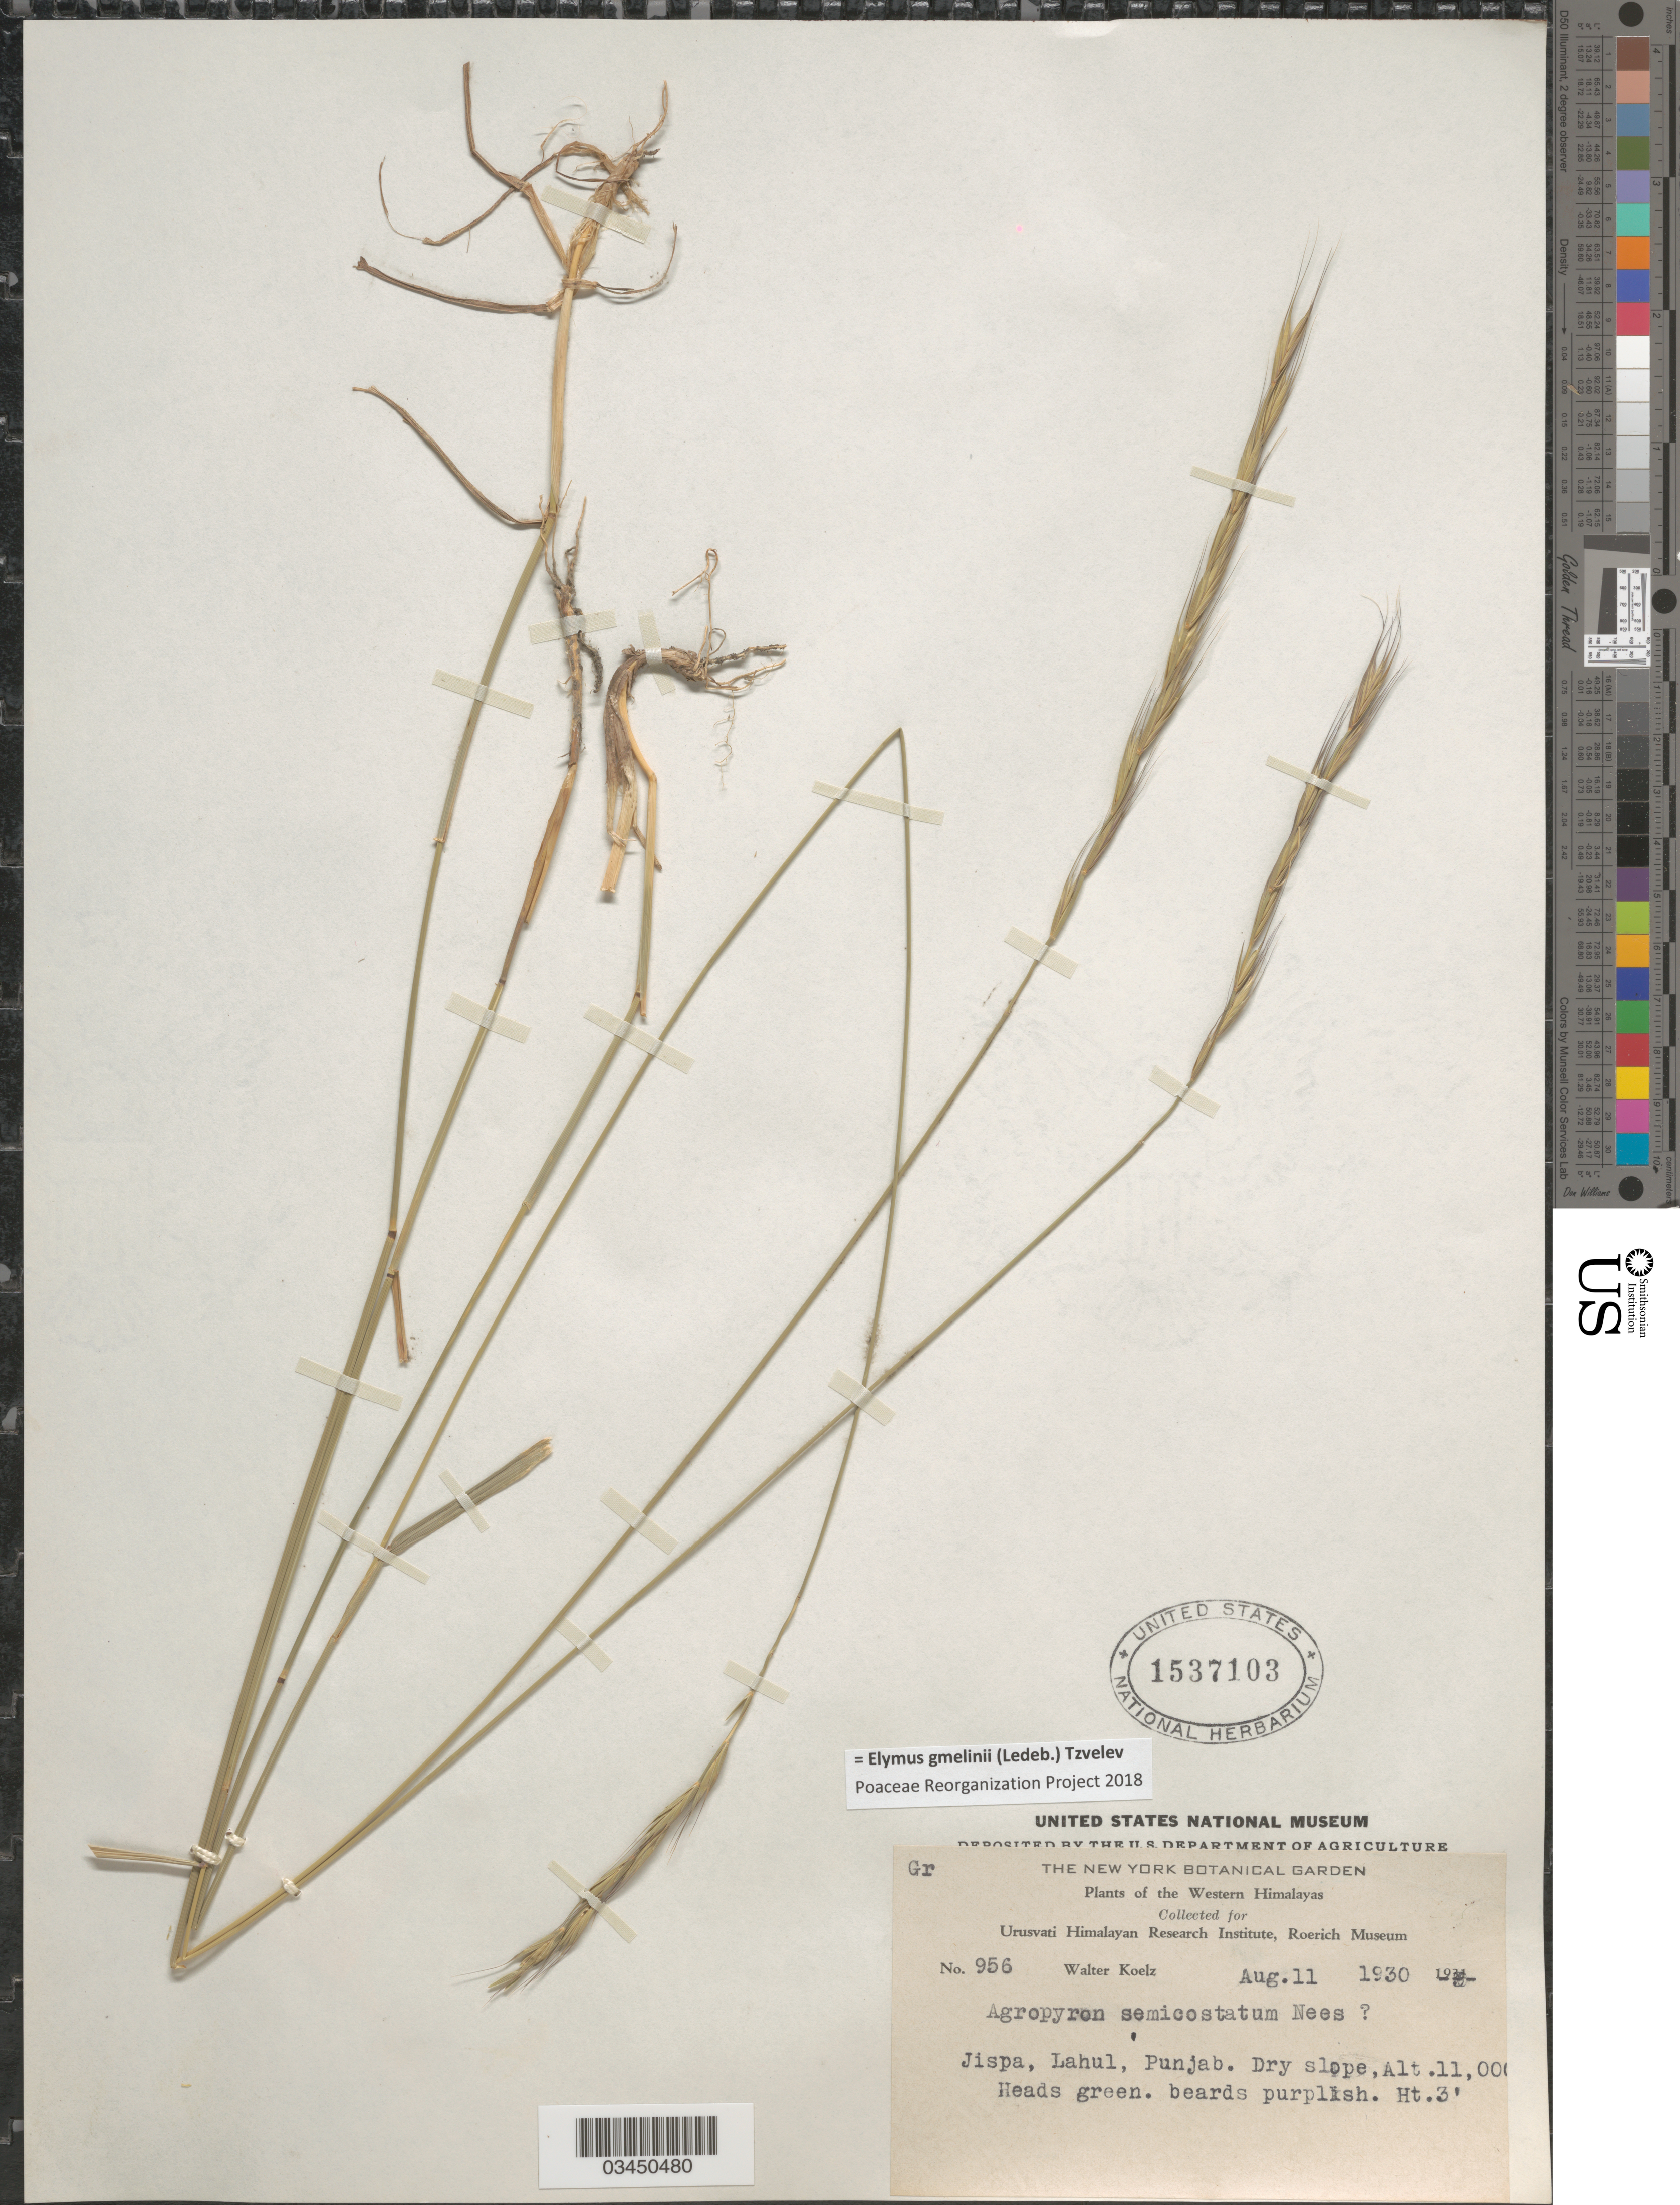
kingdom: Plantae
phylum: Tracheophyta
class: Liliopsida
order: Poales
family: Poaceae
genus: Elymus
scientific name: Elymus gmelinii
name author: (Ledeb.) Tzvelev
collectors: W. N. Koelz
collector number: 956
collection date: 1930-08-11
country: India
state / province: Punjab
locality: Western Himalayas. Jispa, Lahul. Dry slope.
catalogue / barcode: US 1537103